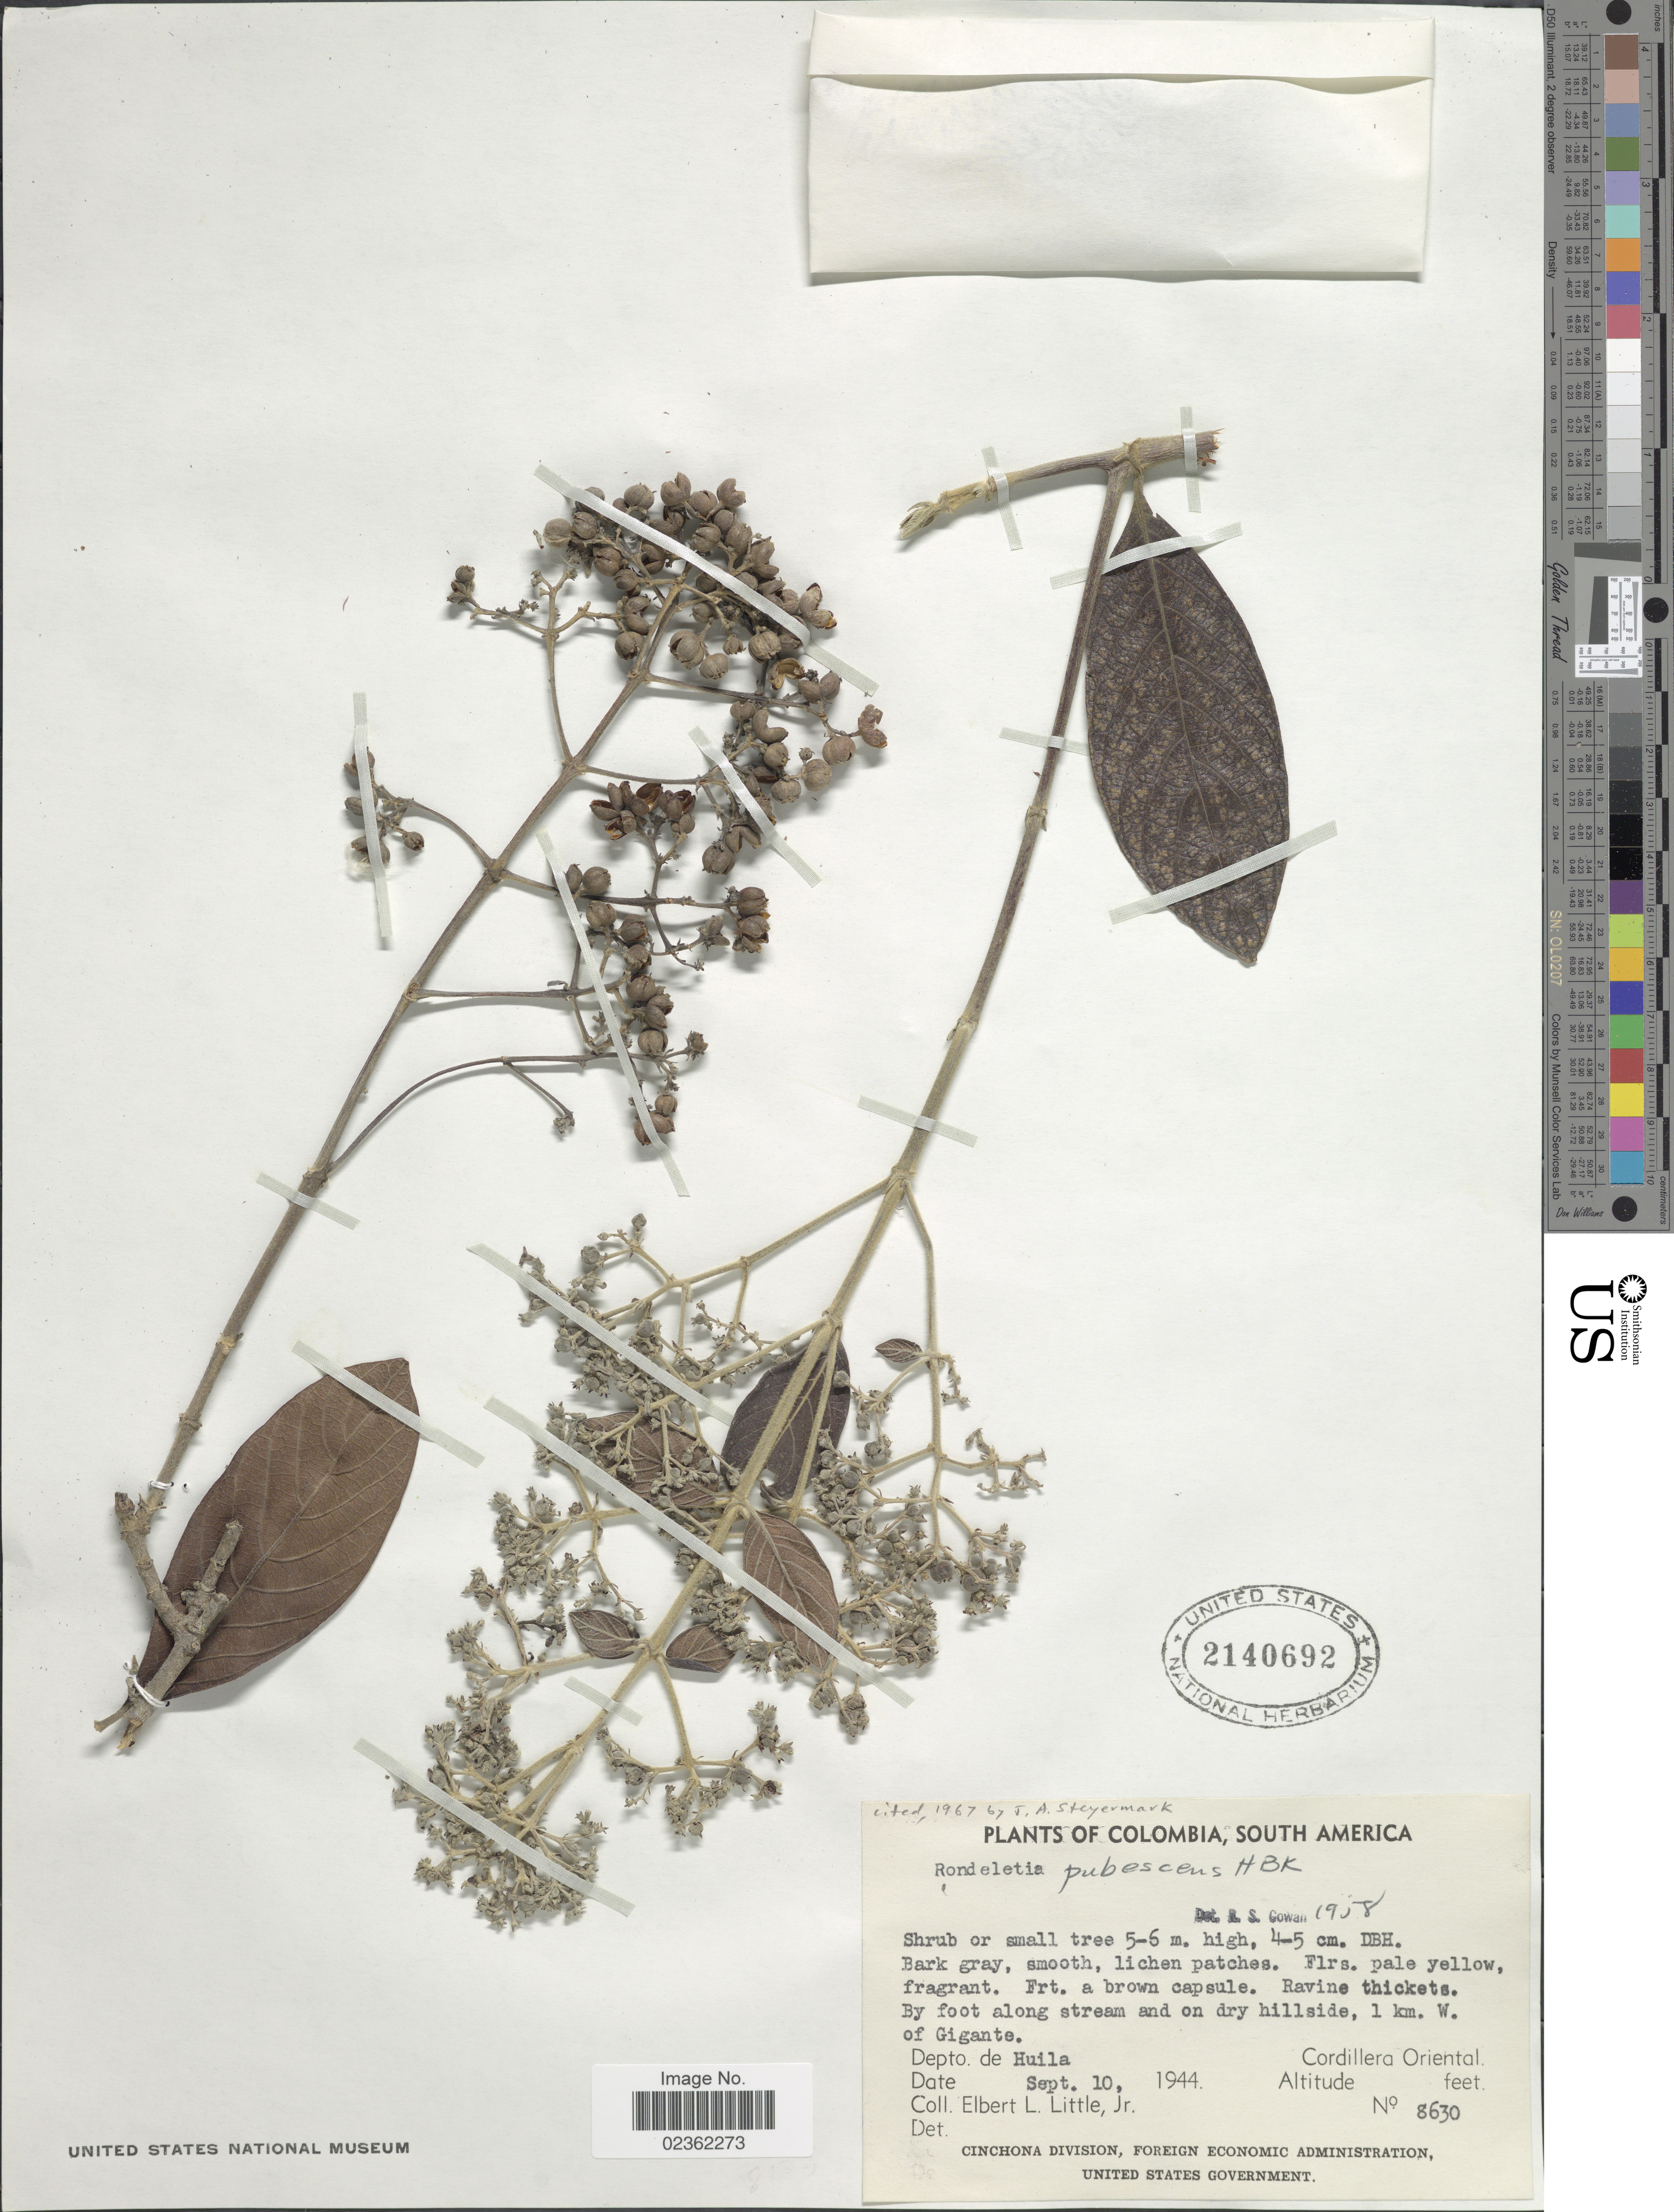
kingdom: Plantae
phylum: Tracheophyta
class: Magnoliopsida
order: Gentianales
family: Rubiaceae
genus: Rondeletia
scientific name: Rondeletia pubescens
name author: Kunth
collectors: E. L. Little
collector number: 8630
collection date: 1944-09-10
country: Colombia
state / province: Huila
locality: Ravine thickets, by foot along stream and on dry hillside, 1 km. W. of Gigante, Huila, Cordillera Oriental.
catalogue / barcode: US 2140692